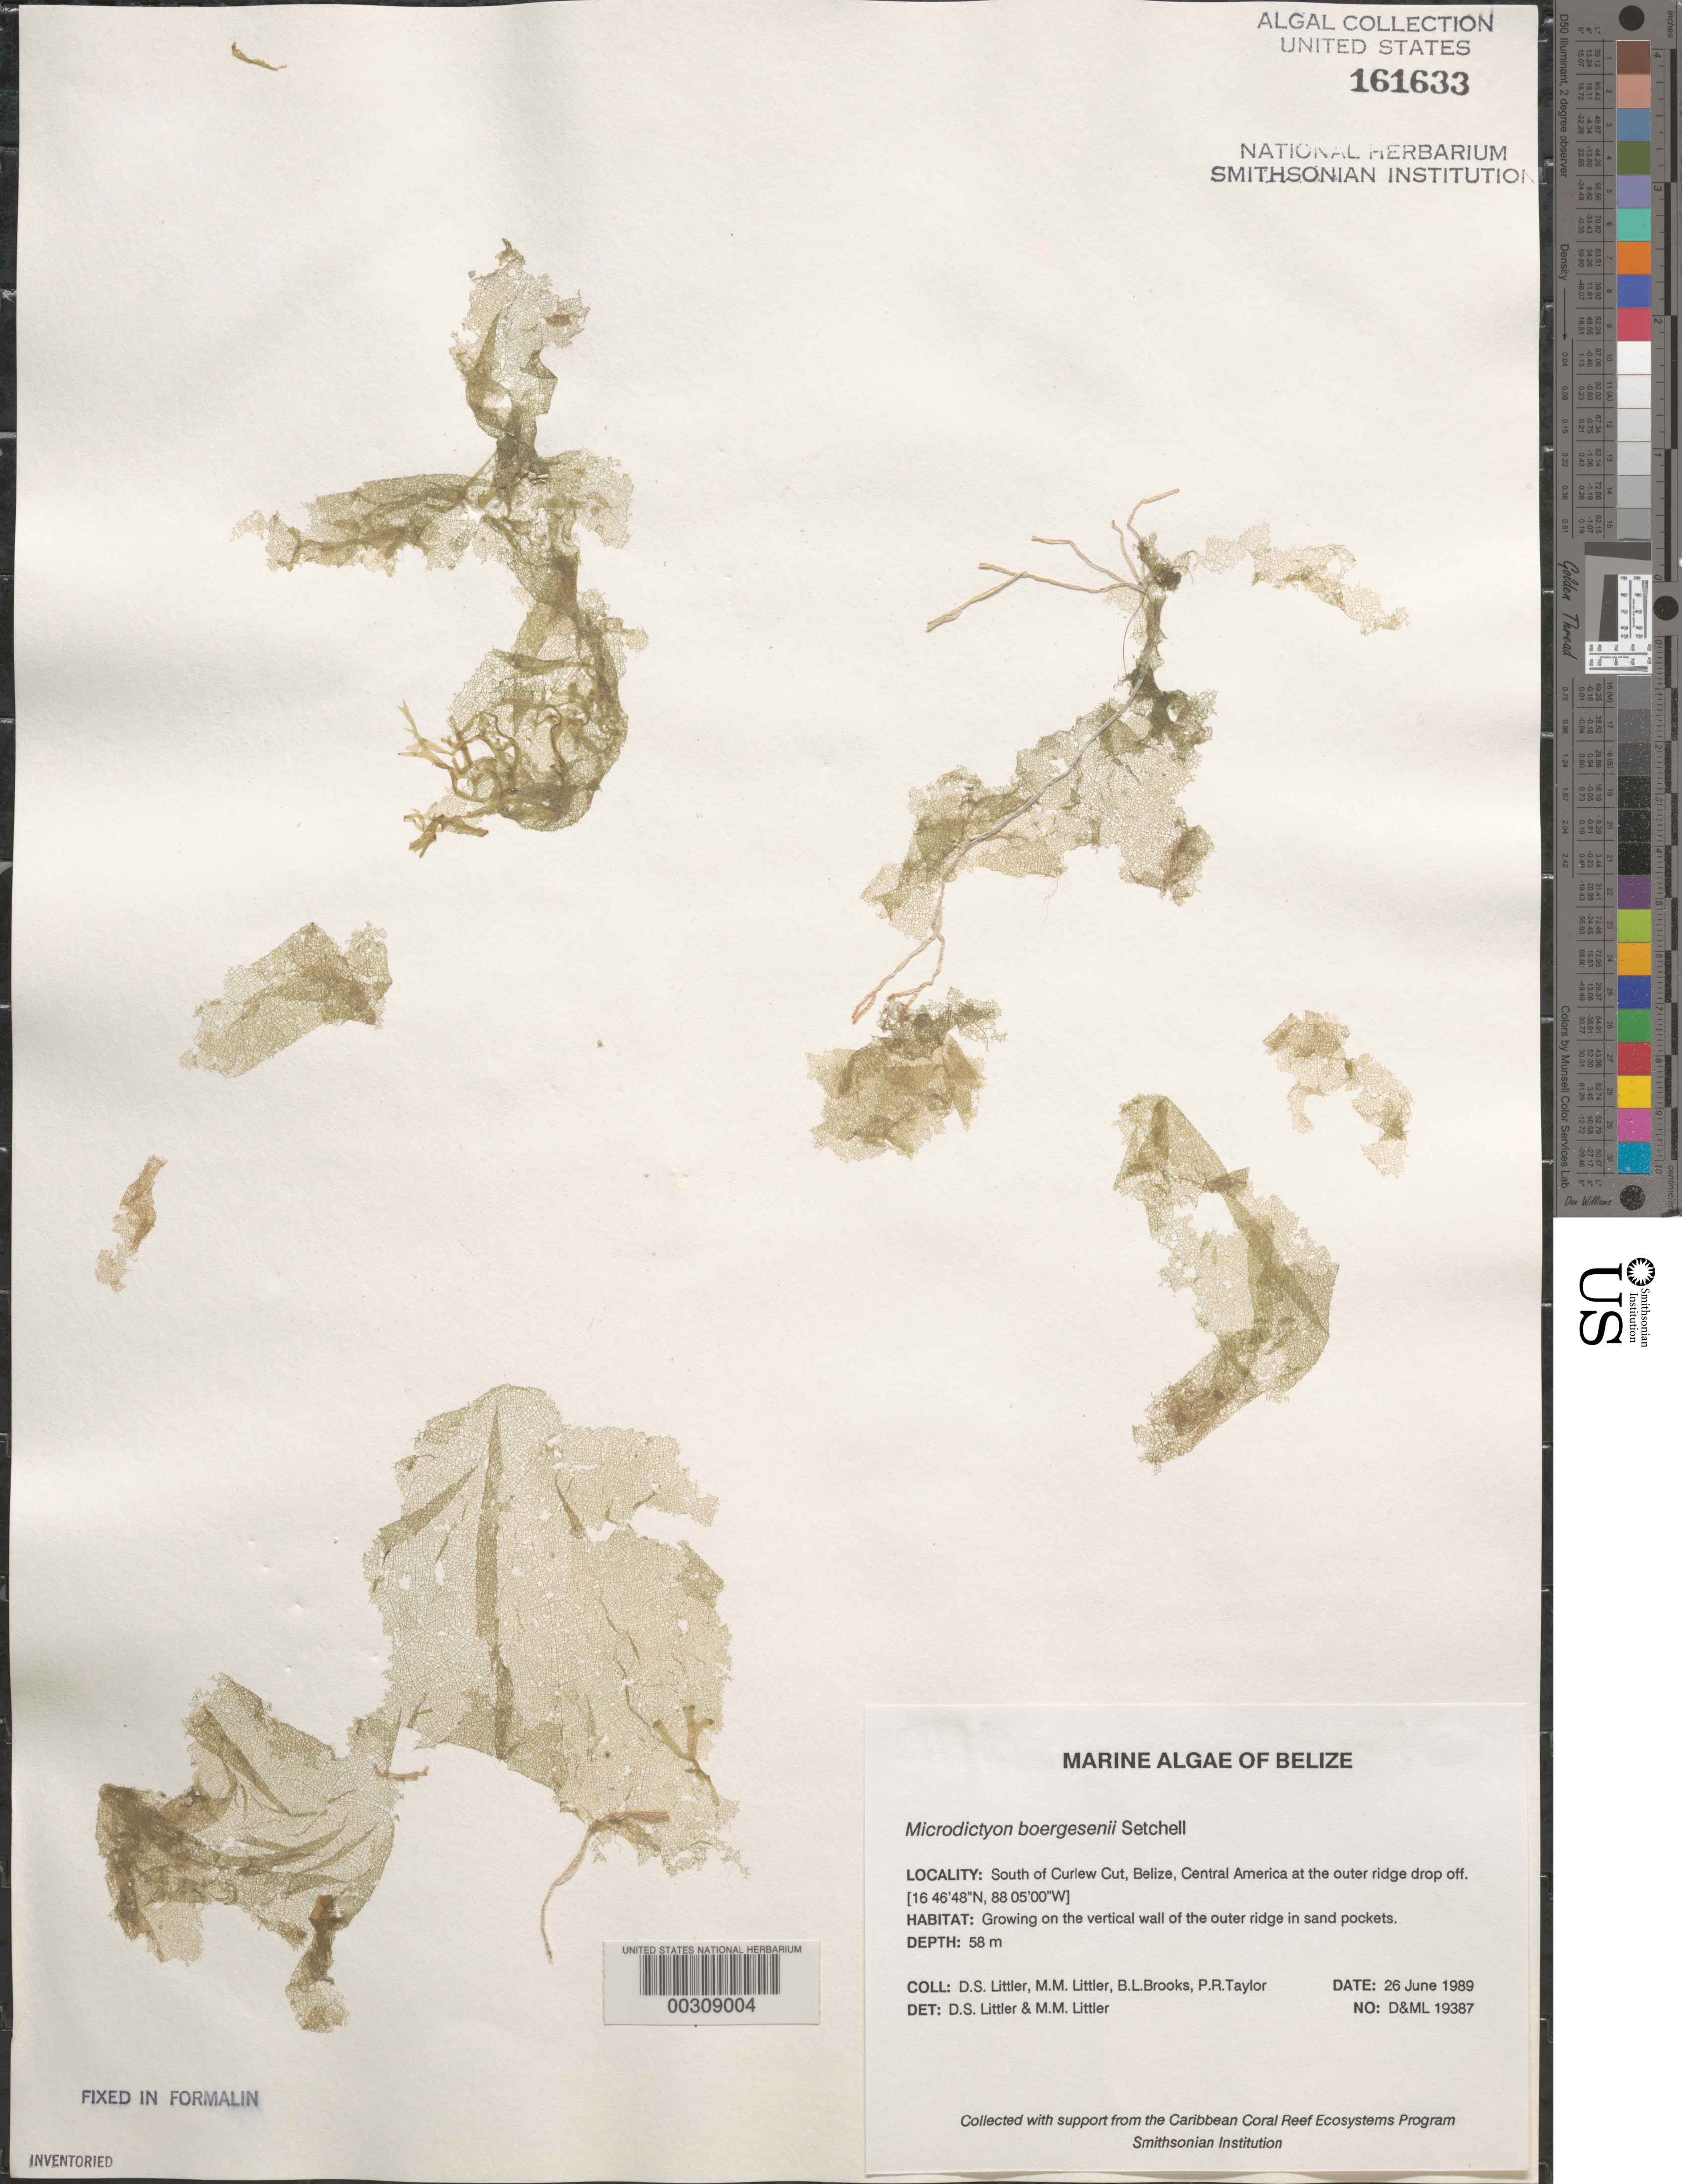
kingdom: Plantae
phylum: Chlorophyta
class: Ulvophyceae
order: Cladophorales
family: Anadyomenaceae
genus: Microdictyon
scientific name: Microdictyon boergesenii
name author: Setch.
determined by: Littler, D. S.; Littler, M. M.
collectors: D. S. Littler, M. M. Littler, B. Brooks & P. R. Taylor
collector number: D&ML 19387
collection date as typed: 26 Jun 1989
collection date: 1989-06-26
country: Belize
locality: South of Curlew Cut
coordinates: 16 46' 48" N, 88 05' 00" W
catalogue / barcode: US 161633